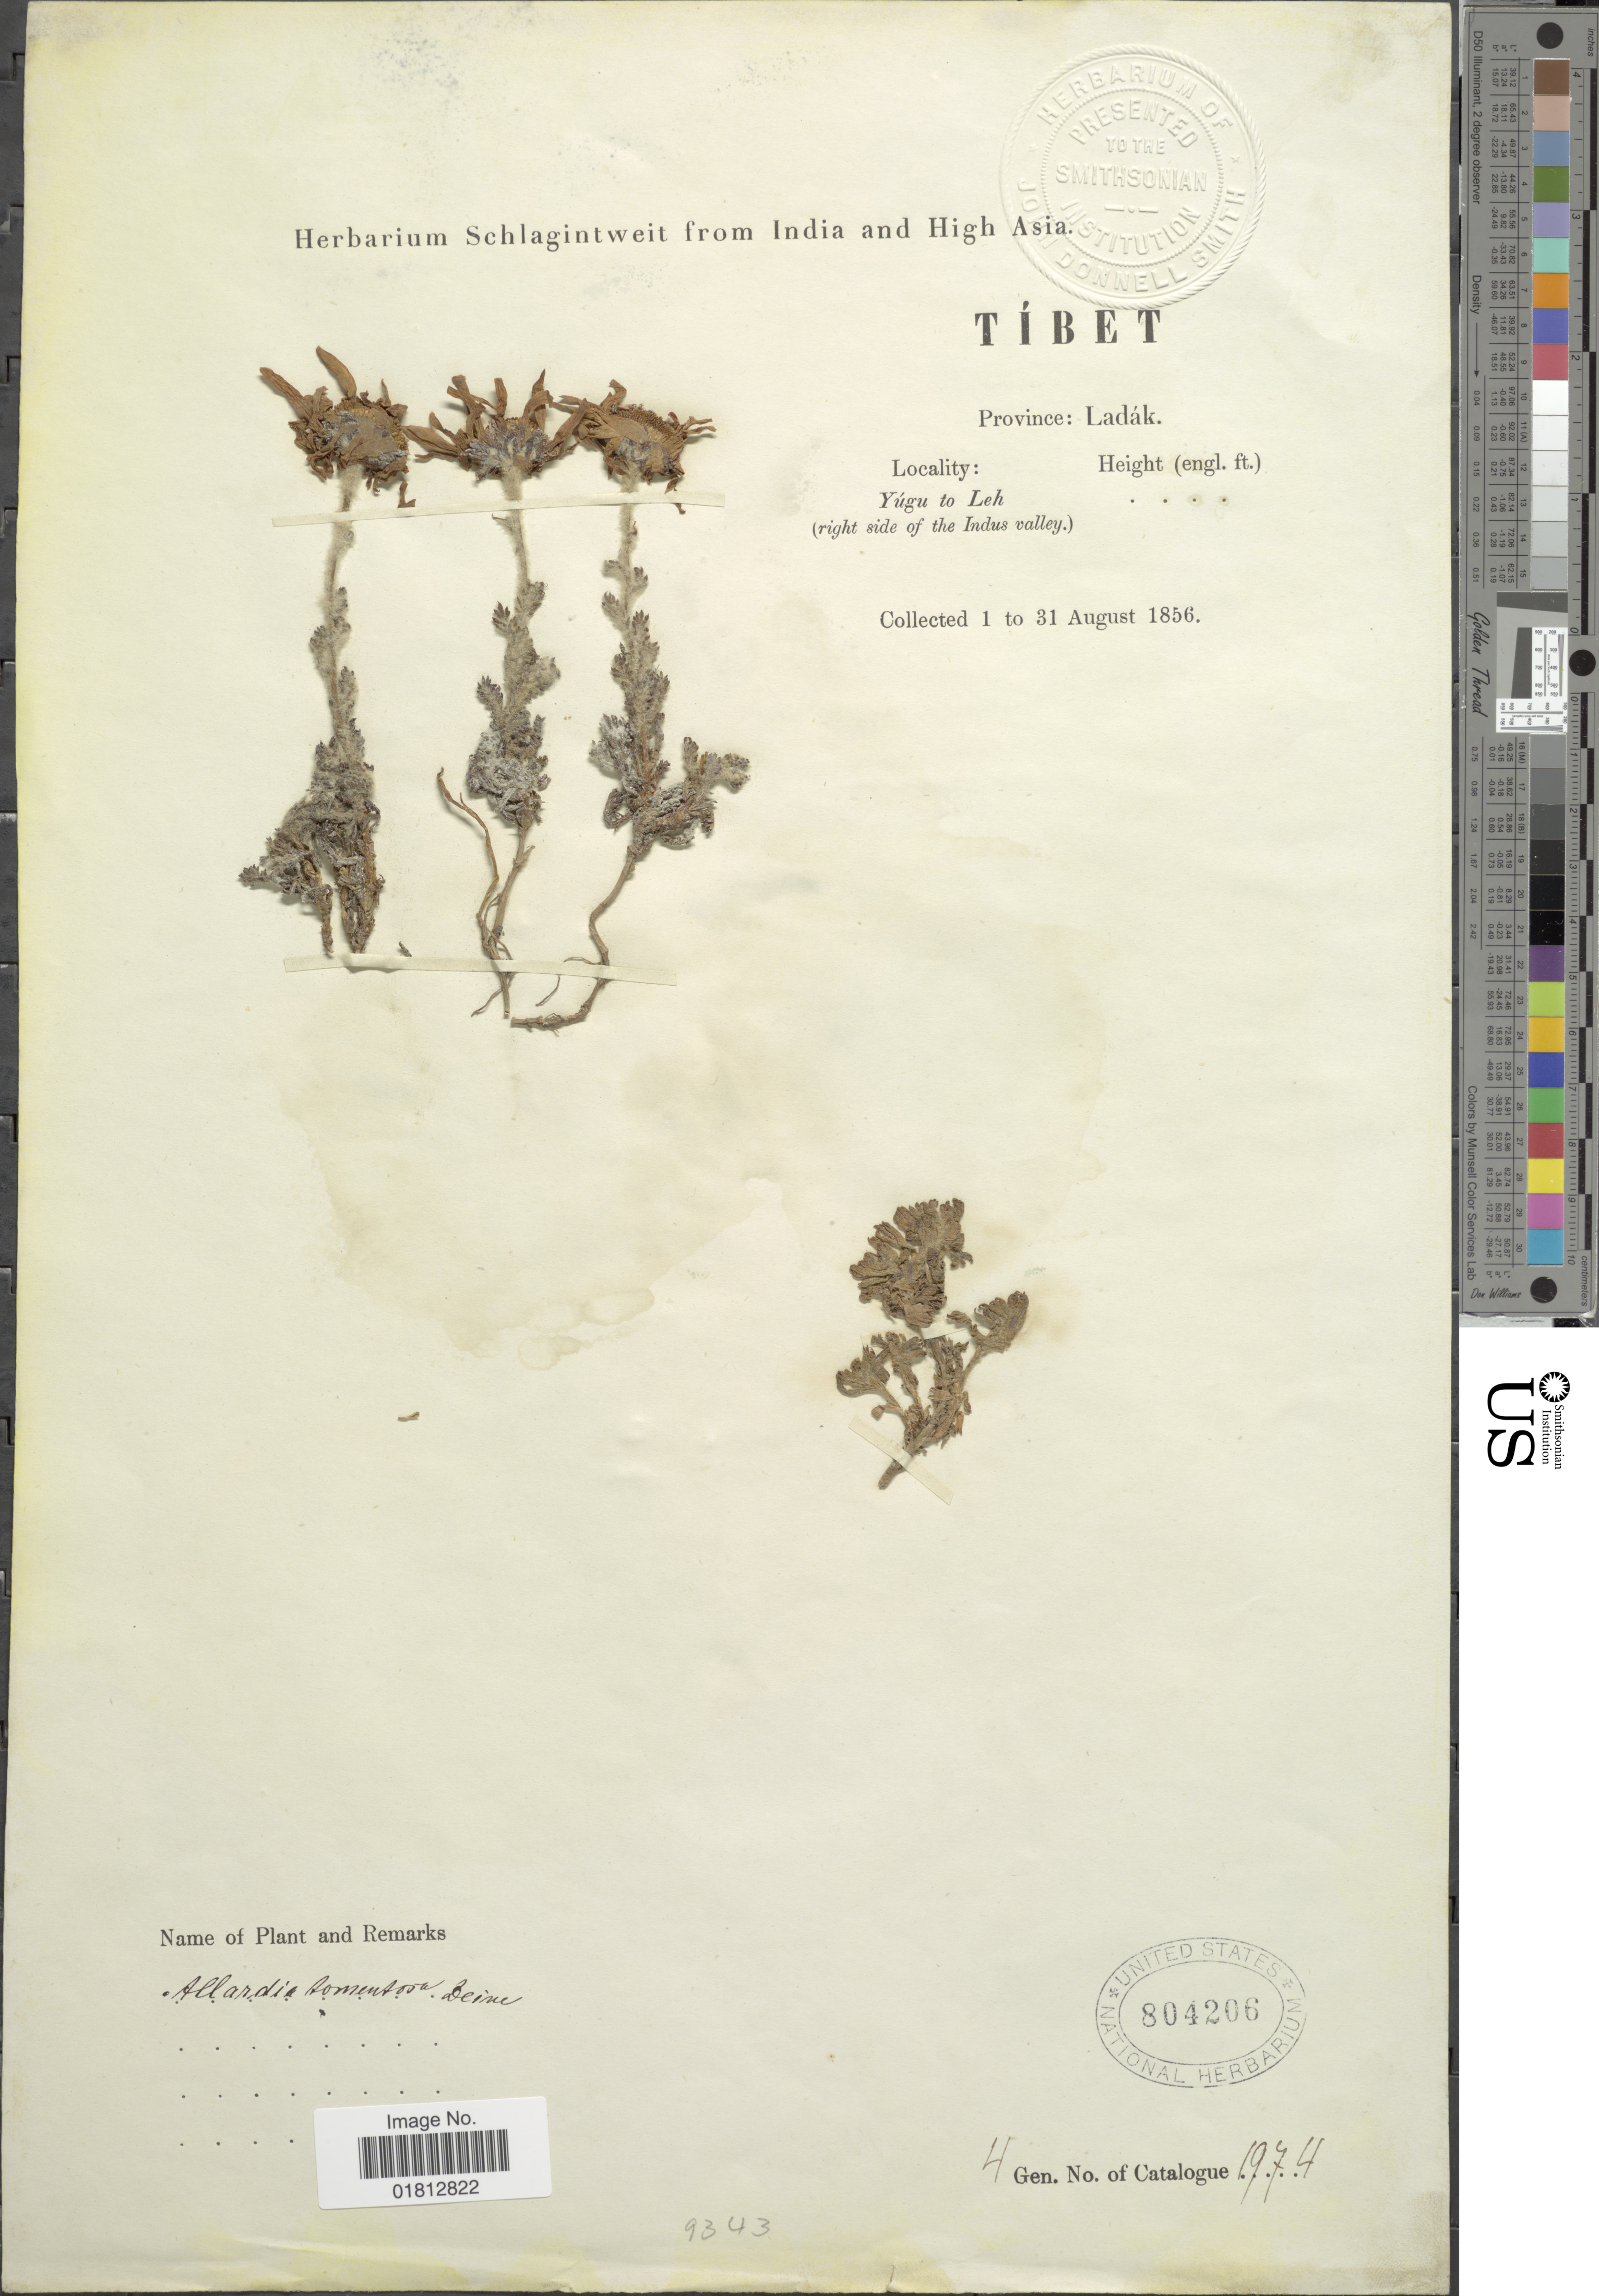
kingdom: Plantae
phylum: Tracheophyta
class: Magnoliopsida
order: Asterales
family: Asteraceae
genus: Allardia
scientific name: Allardia tomentosa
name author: Decne.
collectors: ex herb. Schlagintweit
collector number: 1974?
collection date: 1856-08-01/1856-08-31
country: India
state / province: Ladakh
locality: Tibet, Province Ladak, Yugu to Leh (right side of the Indus valley)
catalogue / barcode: US 804206